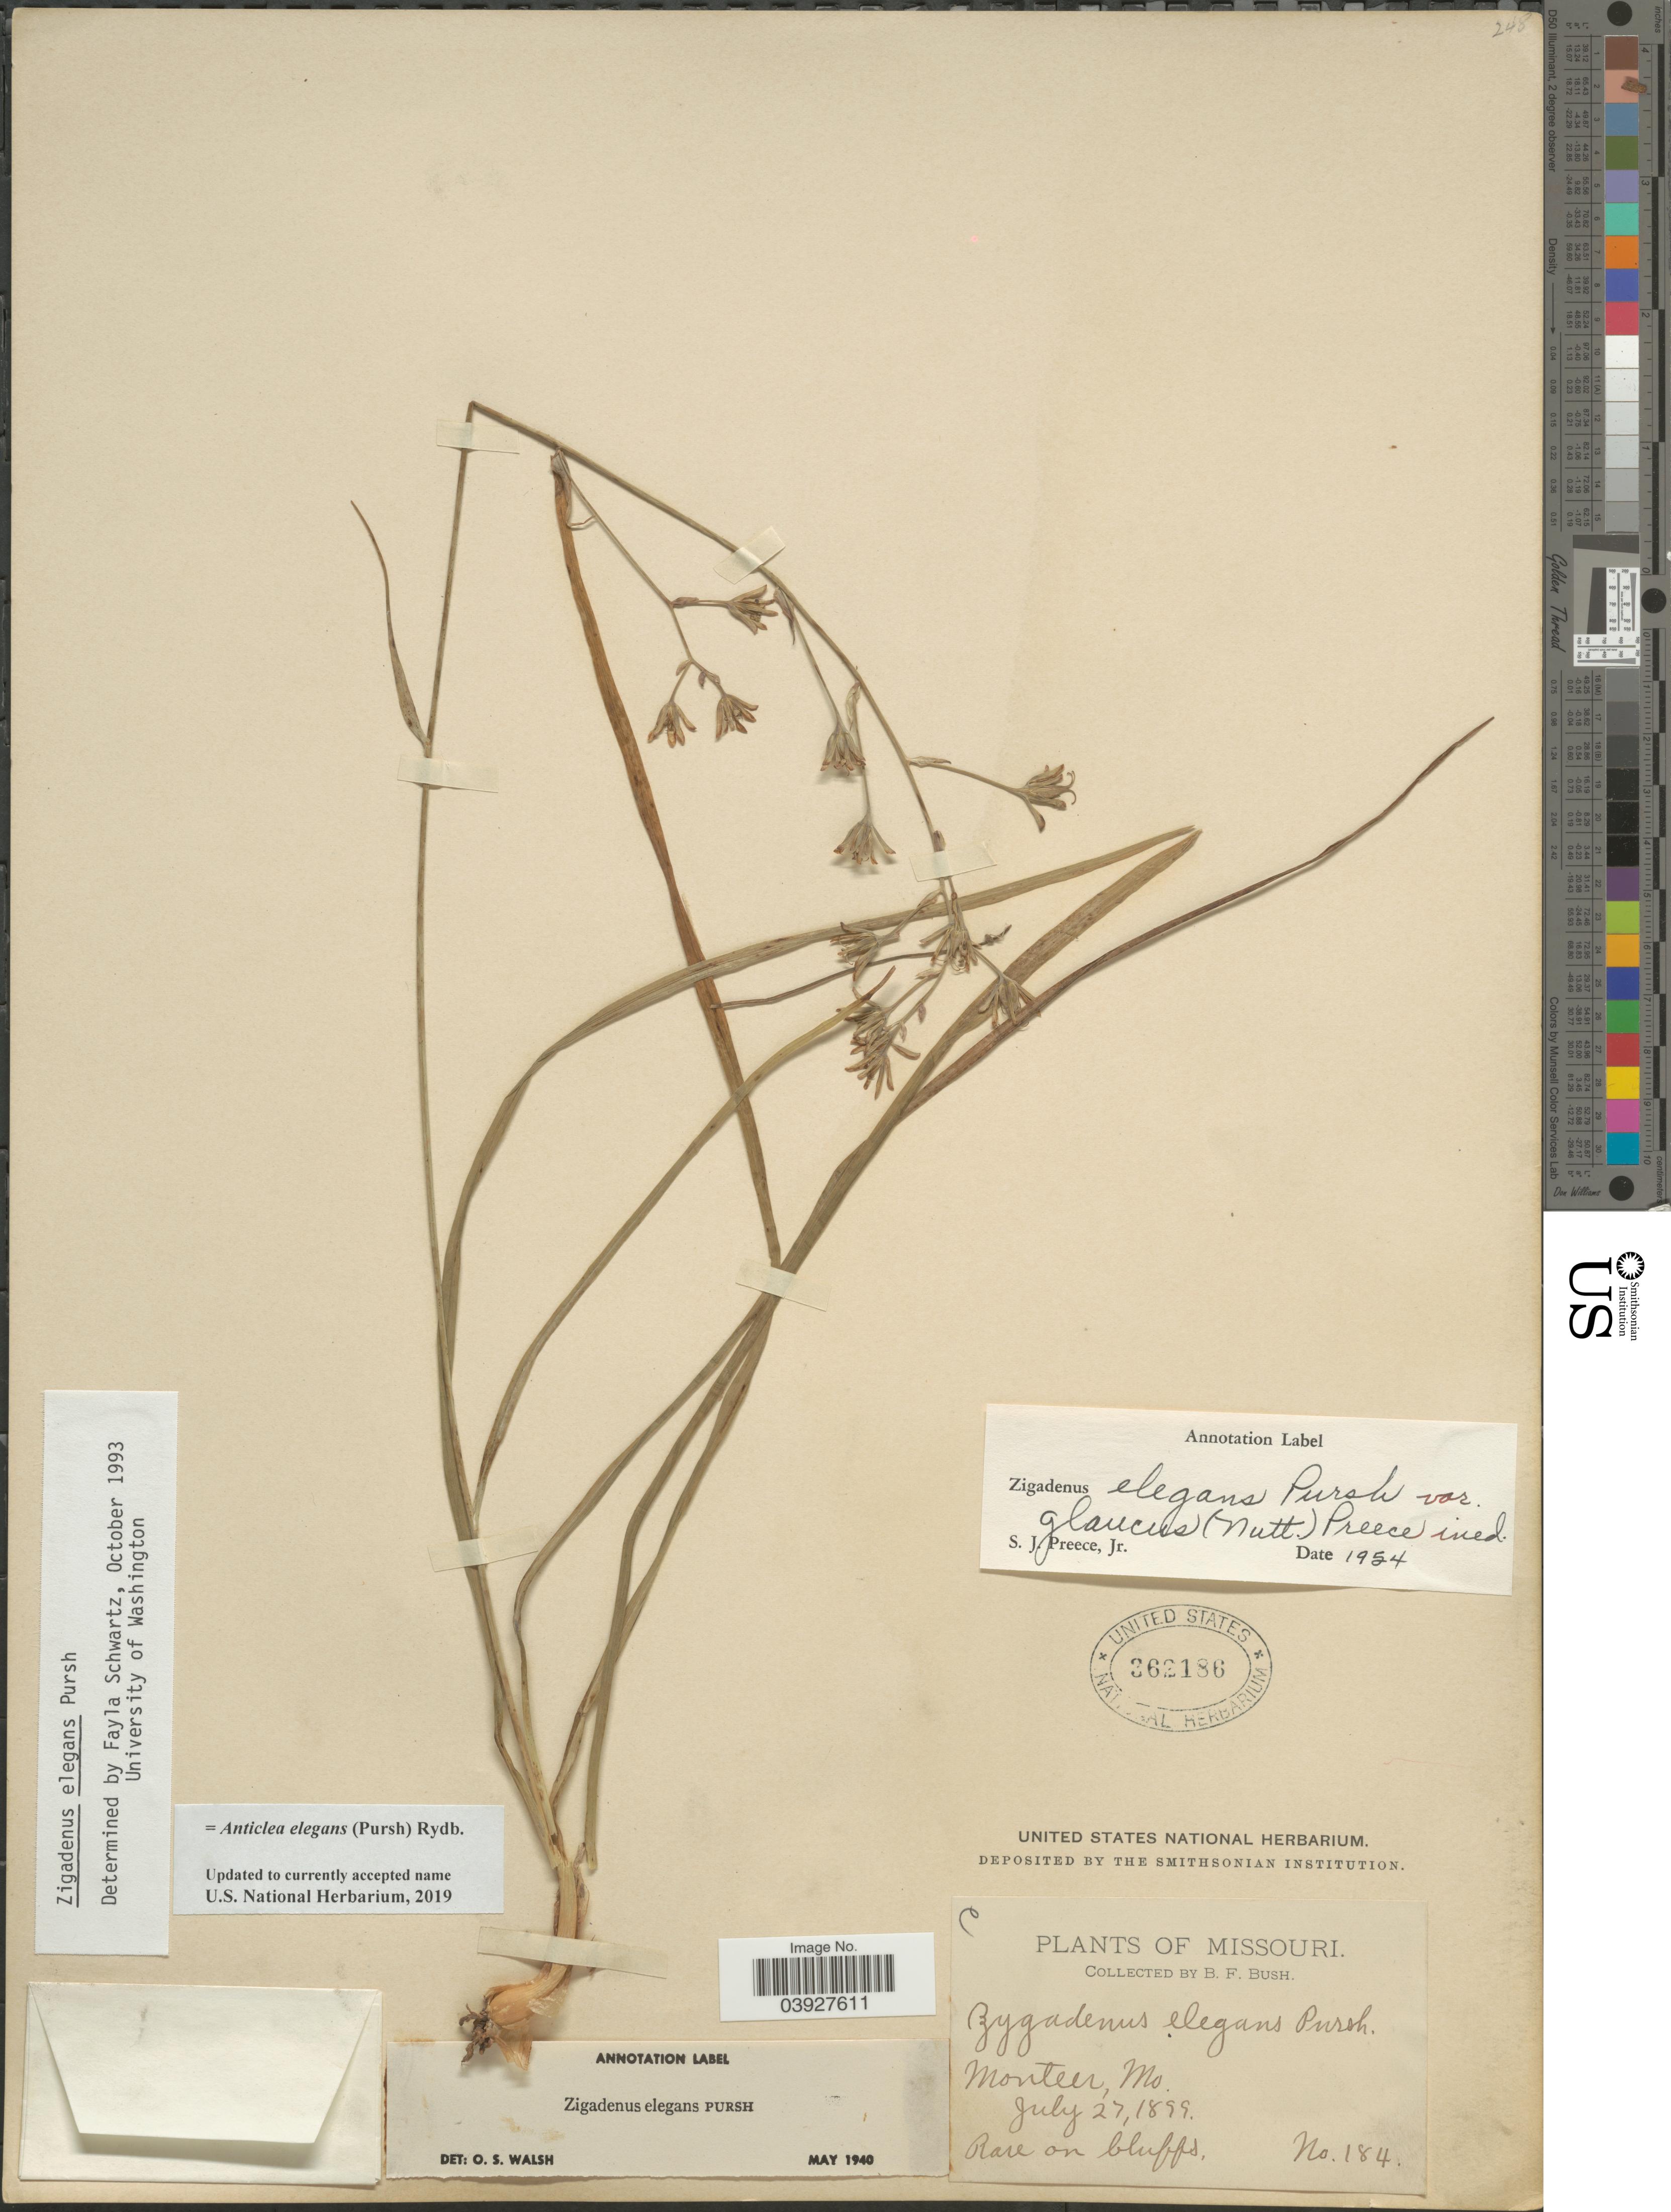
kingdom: Plantae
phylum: Tracheophyta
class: Liliopsida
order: Liliales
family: Melanthiaceae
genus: Anticlea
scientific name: Anticlea elegans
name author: (Pursh) Rydb.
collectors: B. F. Bush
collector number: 184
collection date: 1899-07-27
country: United States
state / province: Missouri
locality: Monteer.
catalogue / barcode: US 362186